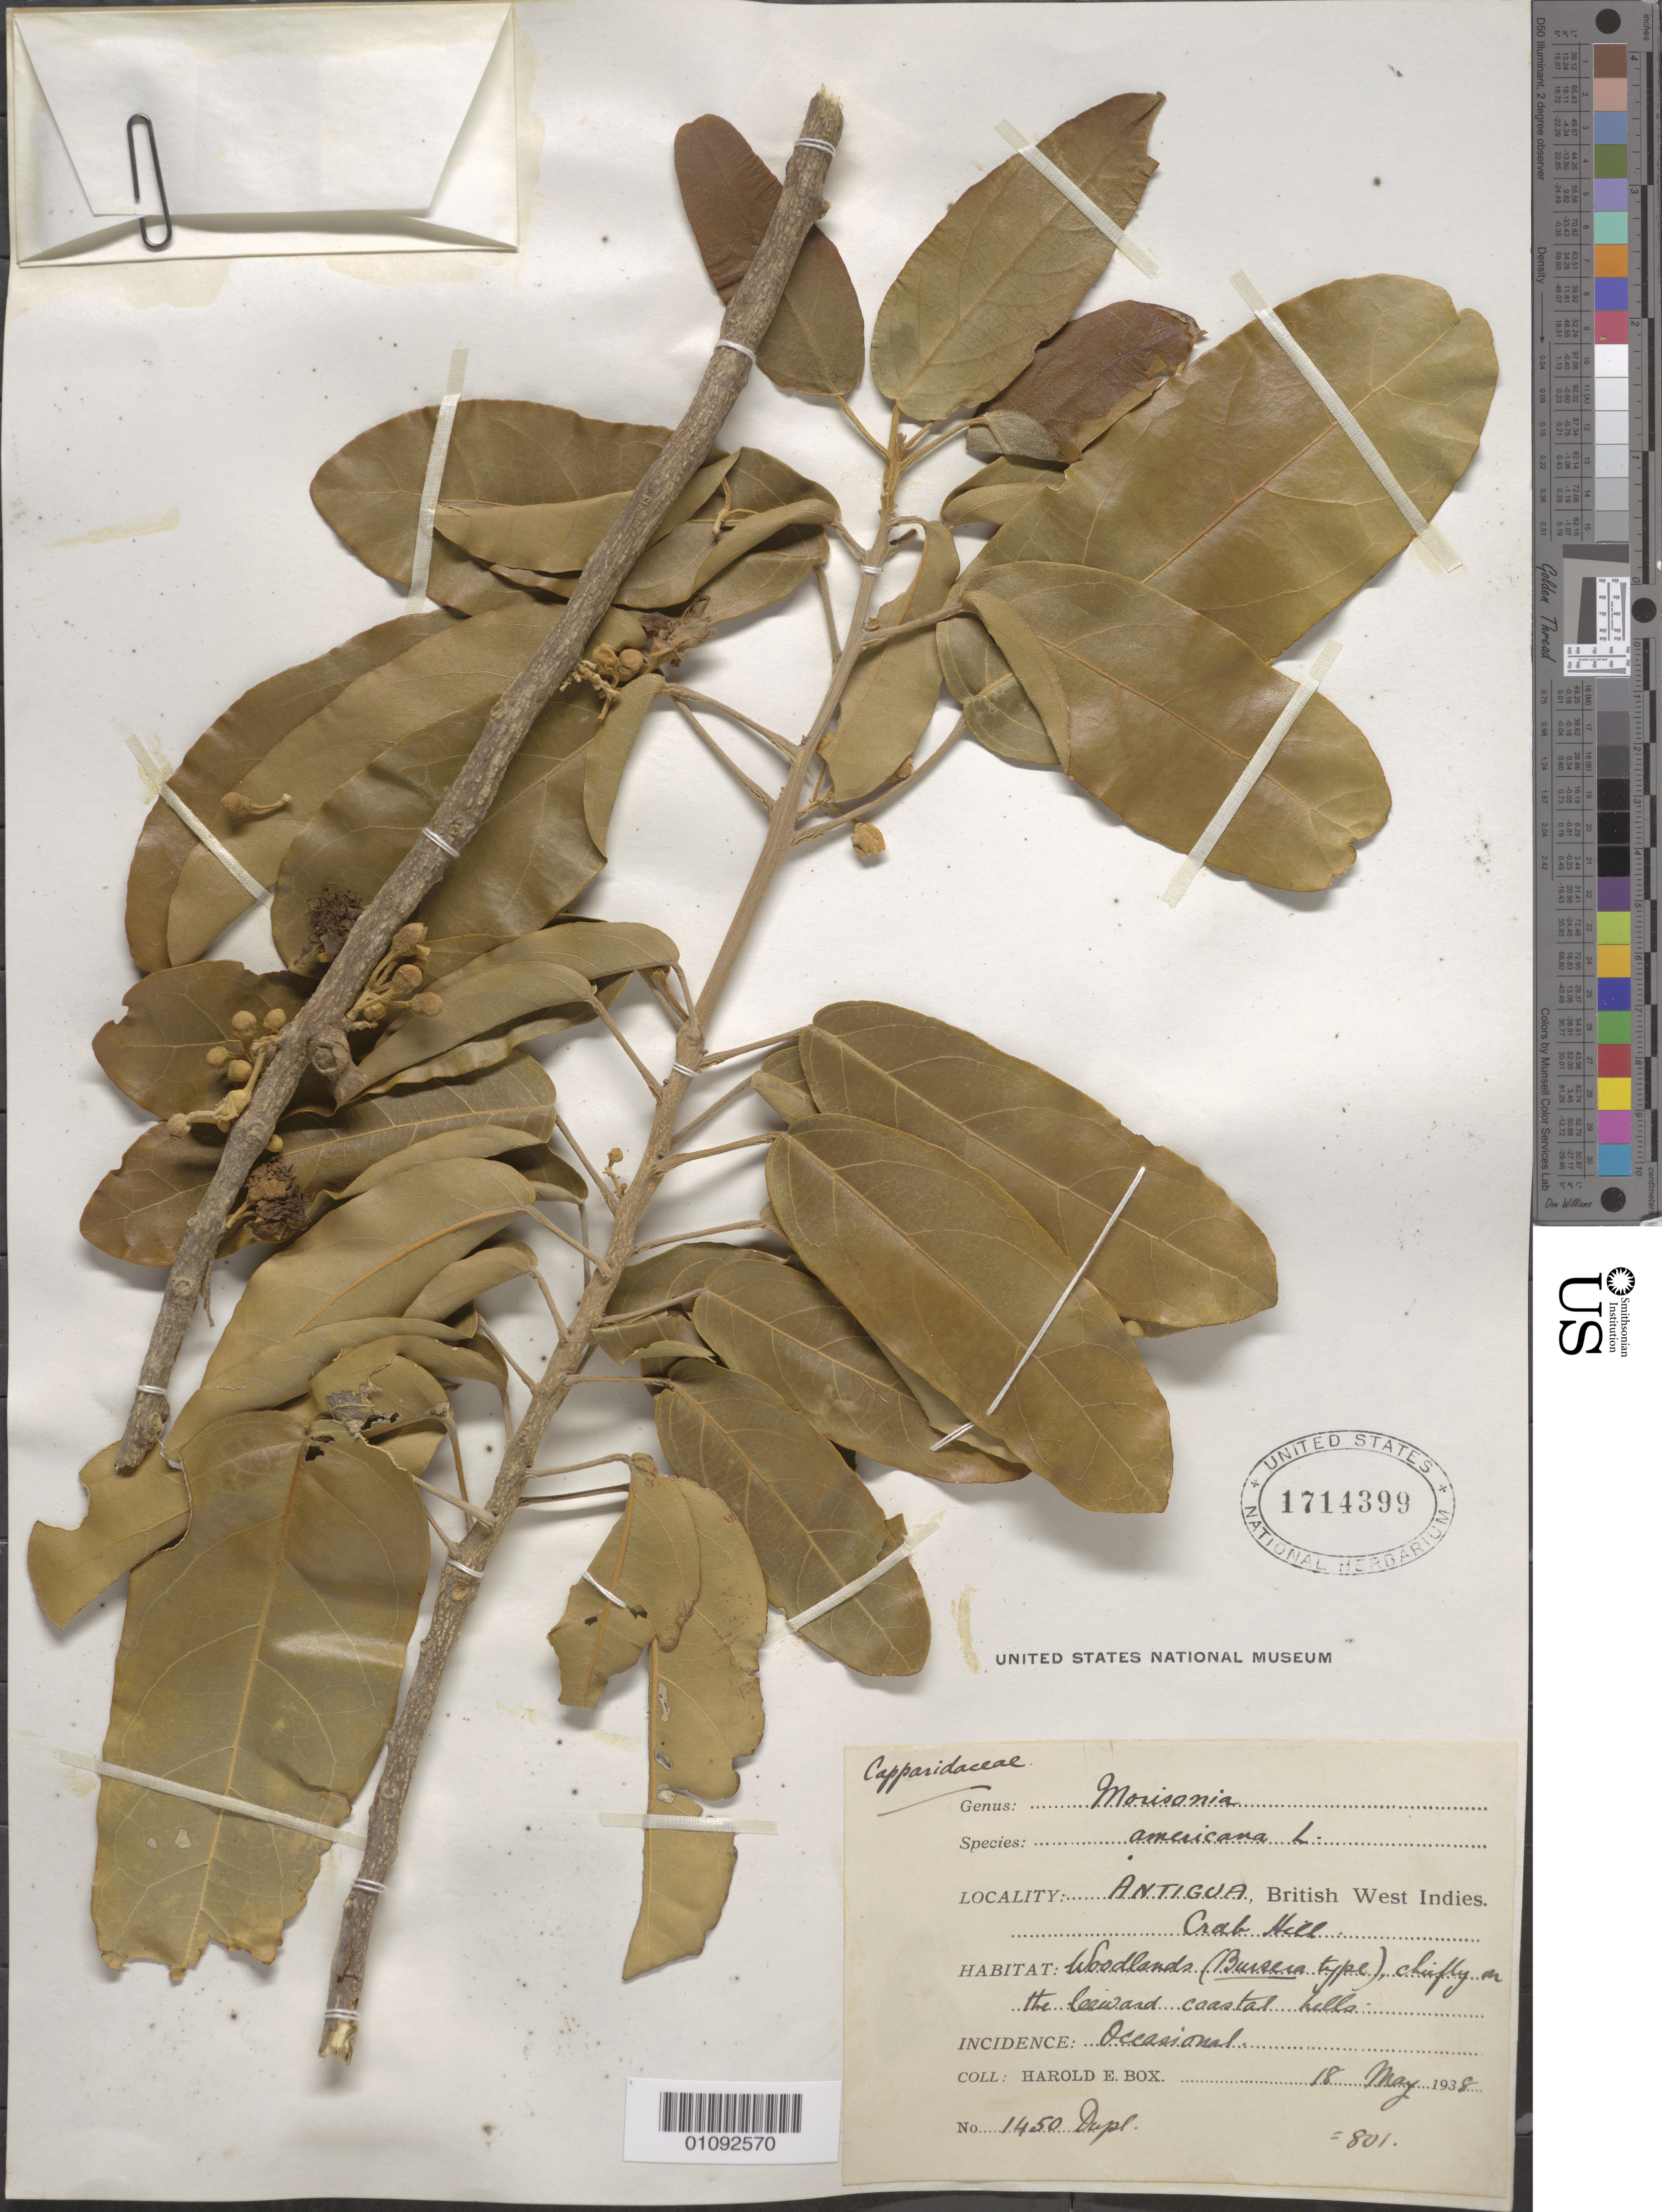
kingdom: Plantae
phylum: Tracheophyta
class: Magnoliopsida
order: Brassicales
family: Capparaceae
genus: Morisonia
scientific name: Morisonia americana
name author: L.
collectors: H. E. Box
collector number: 1450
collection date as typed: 18 May 1938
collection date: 1938-05-18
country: Antigua and Barbuda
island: Antigua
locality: Crab Hill.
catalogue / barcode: US 1714399